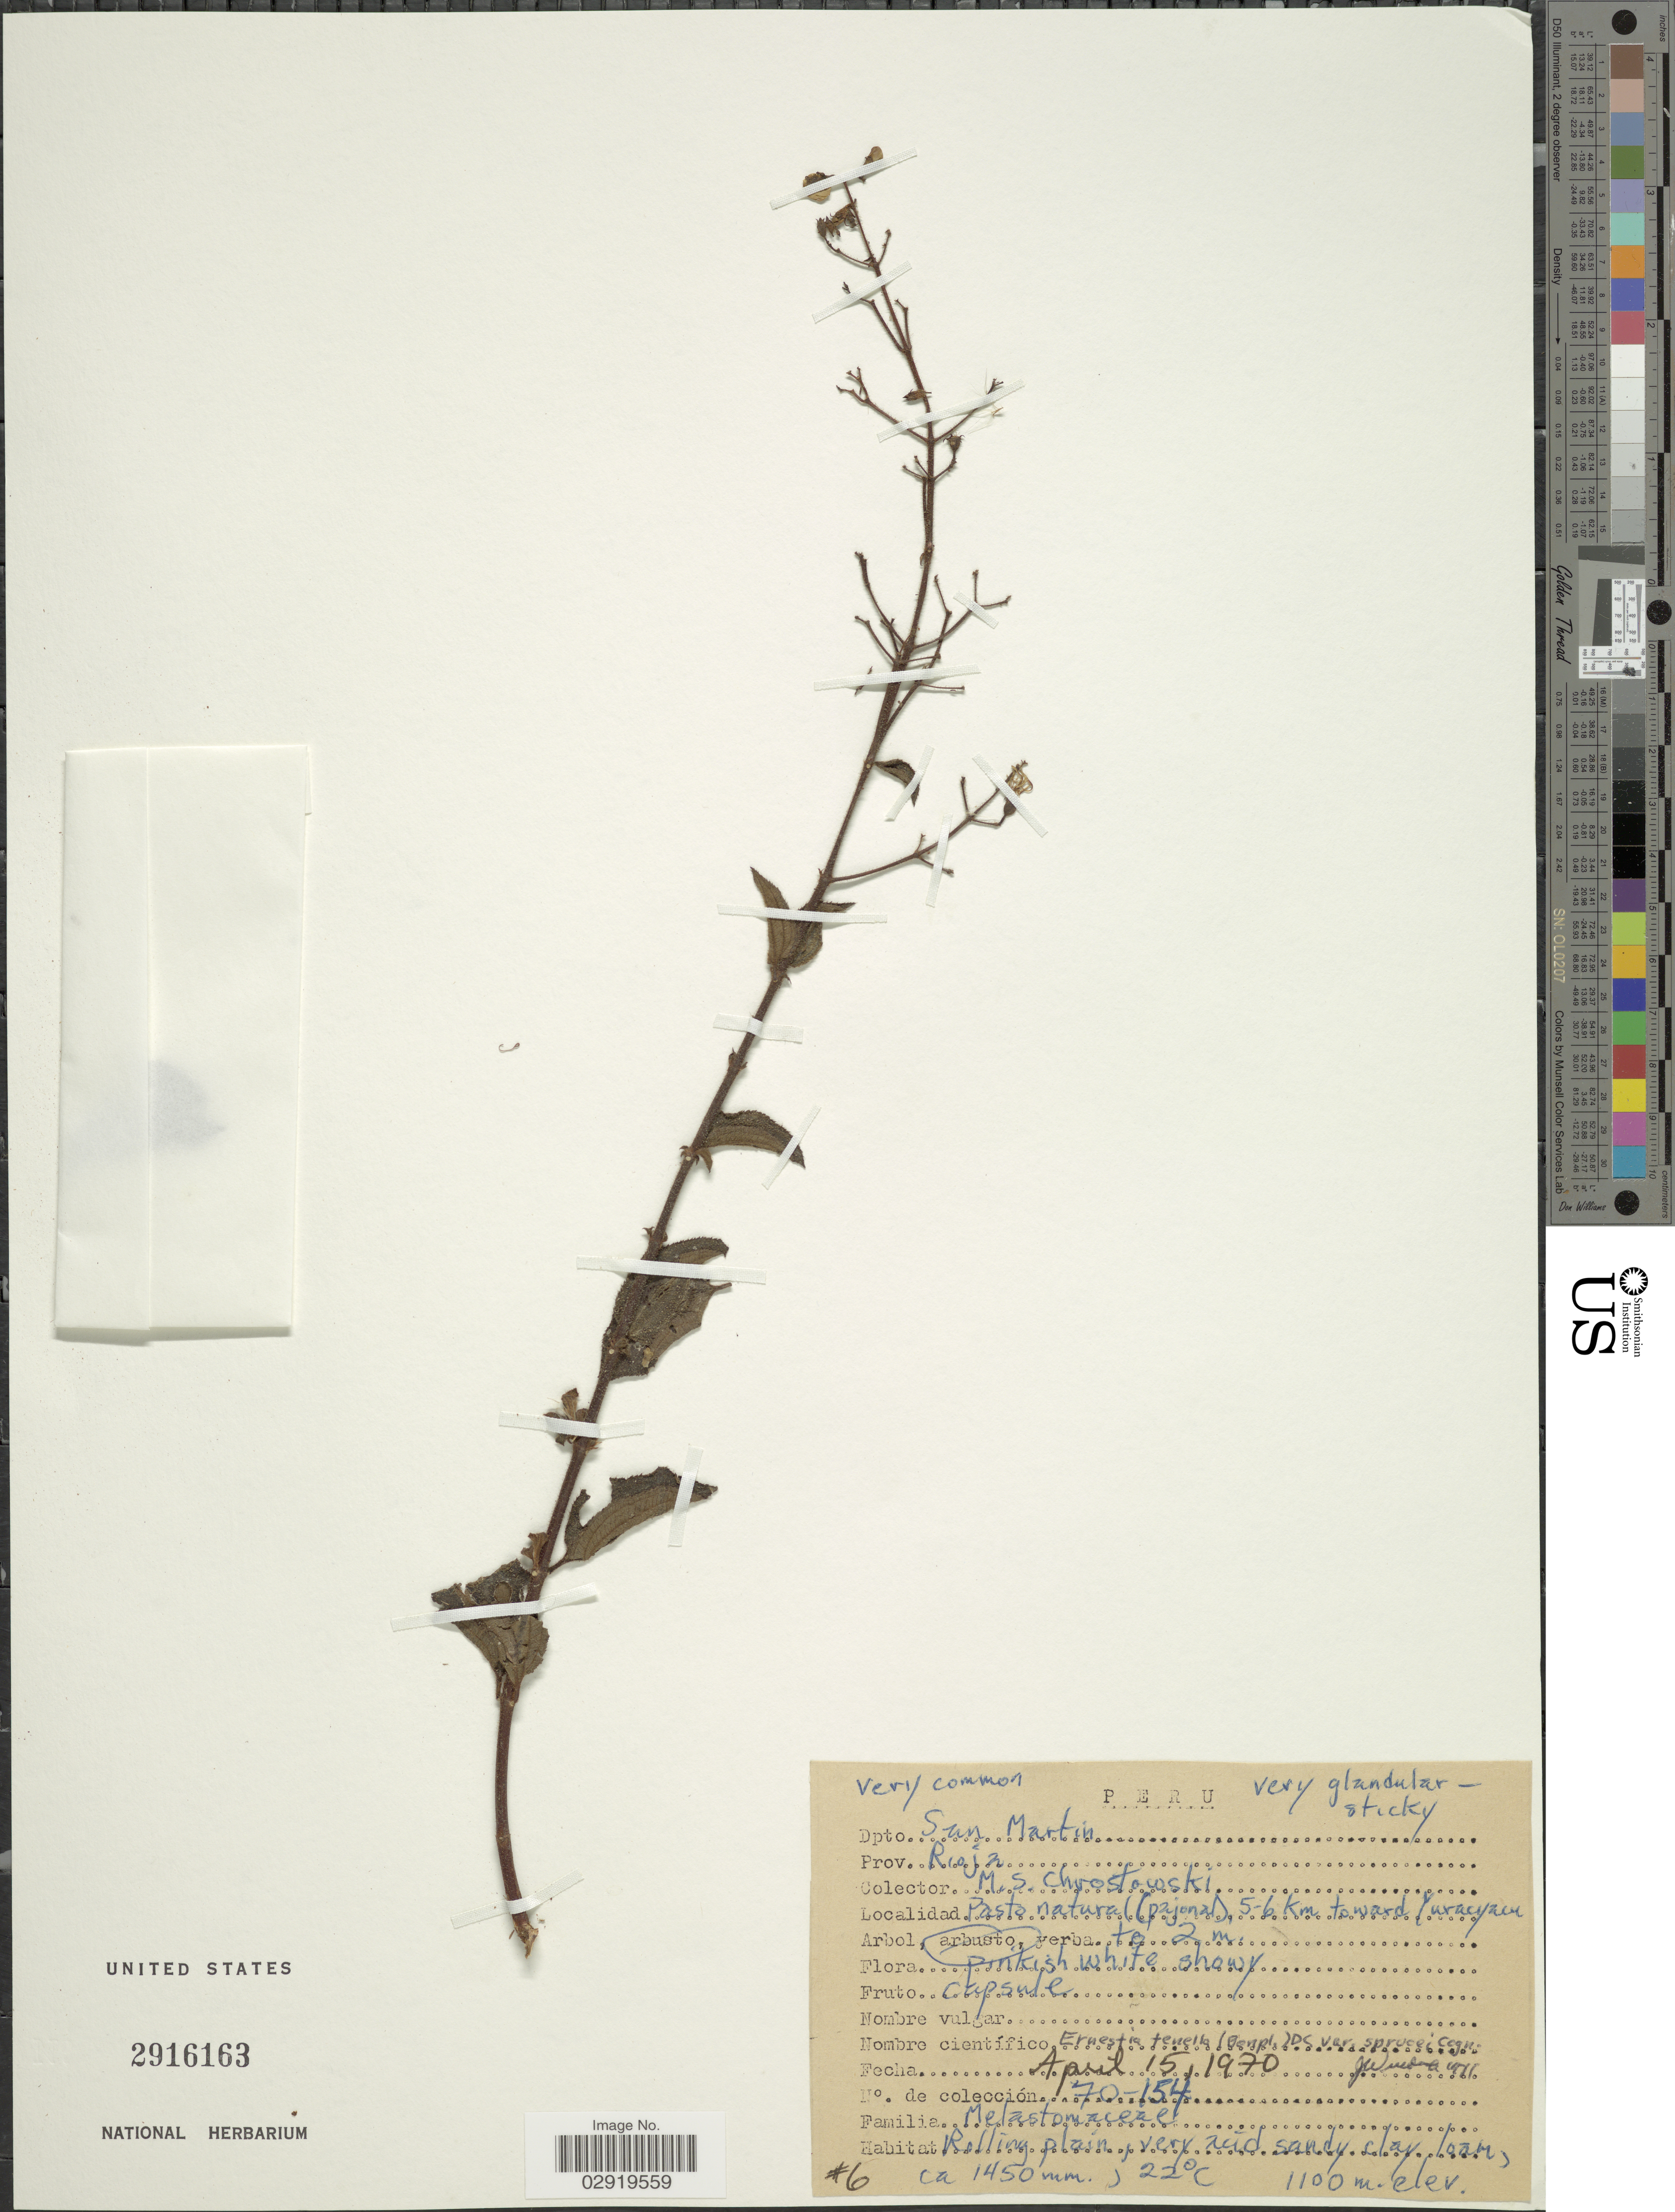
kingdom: Plantae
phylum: Tracheophyta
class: Magnoliopsida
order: Myrtales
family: Melastomataceae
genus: Ernestia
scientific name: Ernestia quadrisetosa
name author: Berg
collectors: M. Chrostowski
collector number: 70-154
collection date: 1970-04-15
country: Peru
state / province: San Martín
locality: Dpto. San Martin. Prov. Rioja. Pasto natural (pajonal) 5-6 km toward Yuracyacu.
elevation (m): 1100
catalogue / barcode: US 2916163